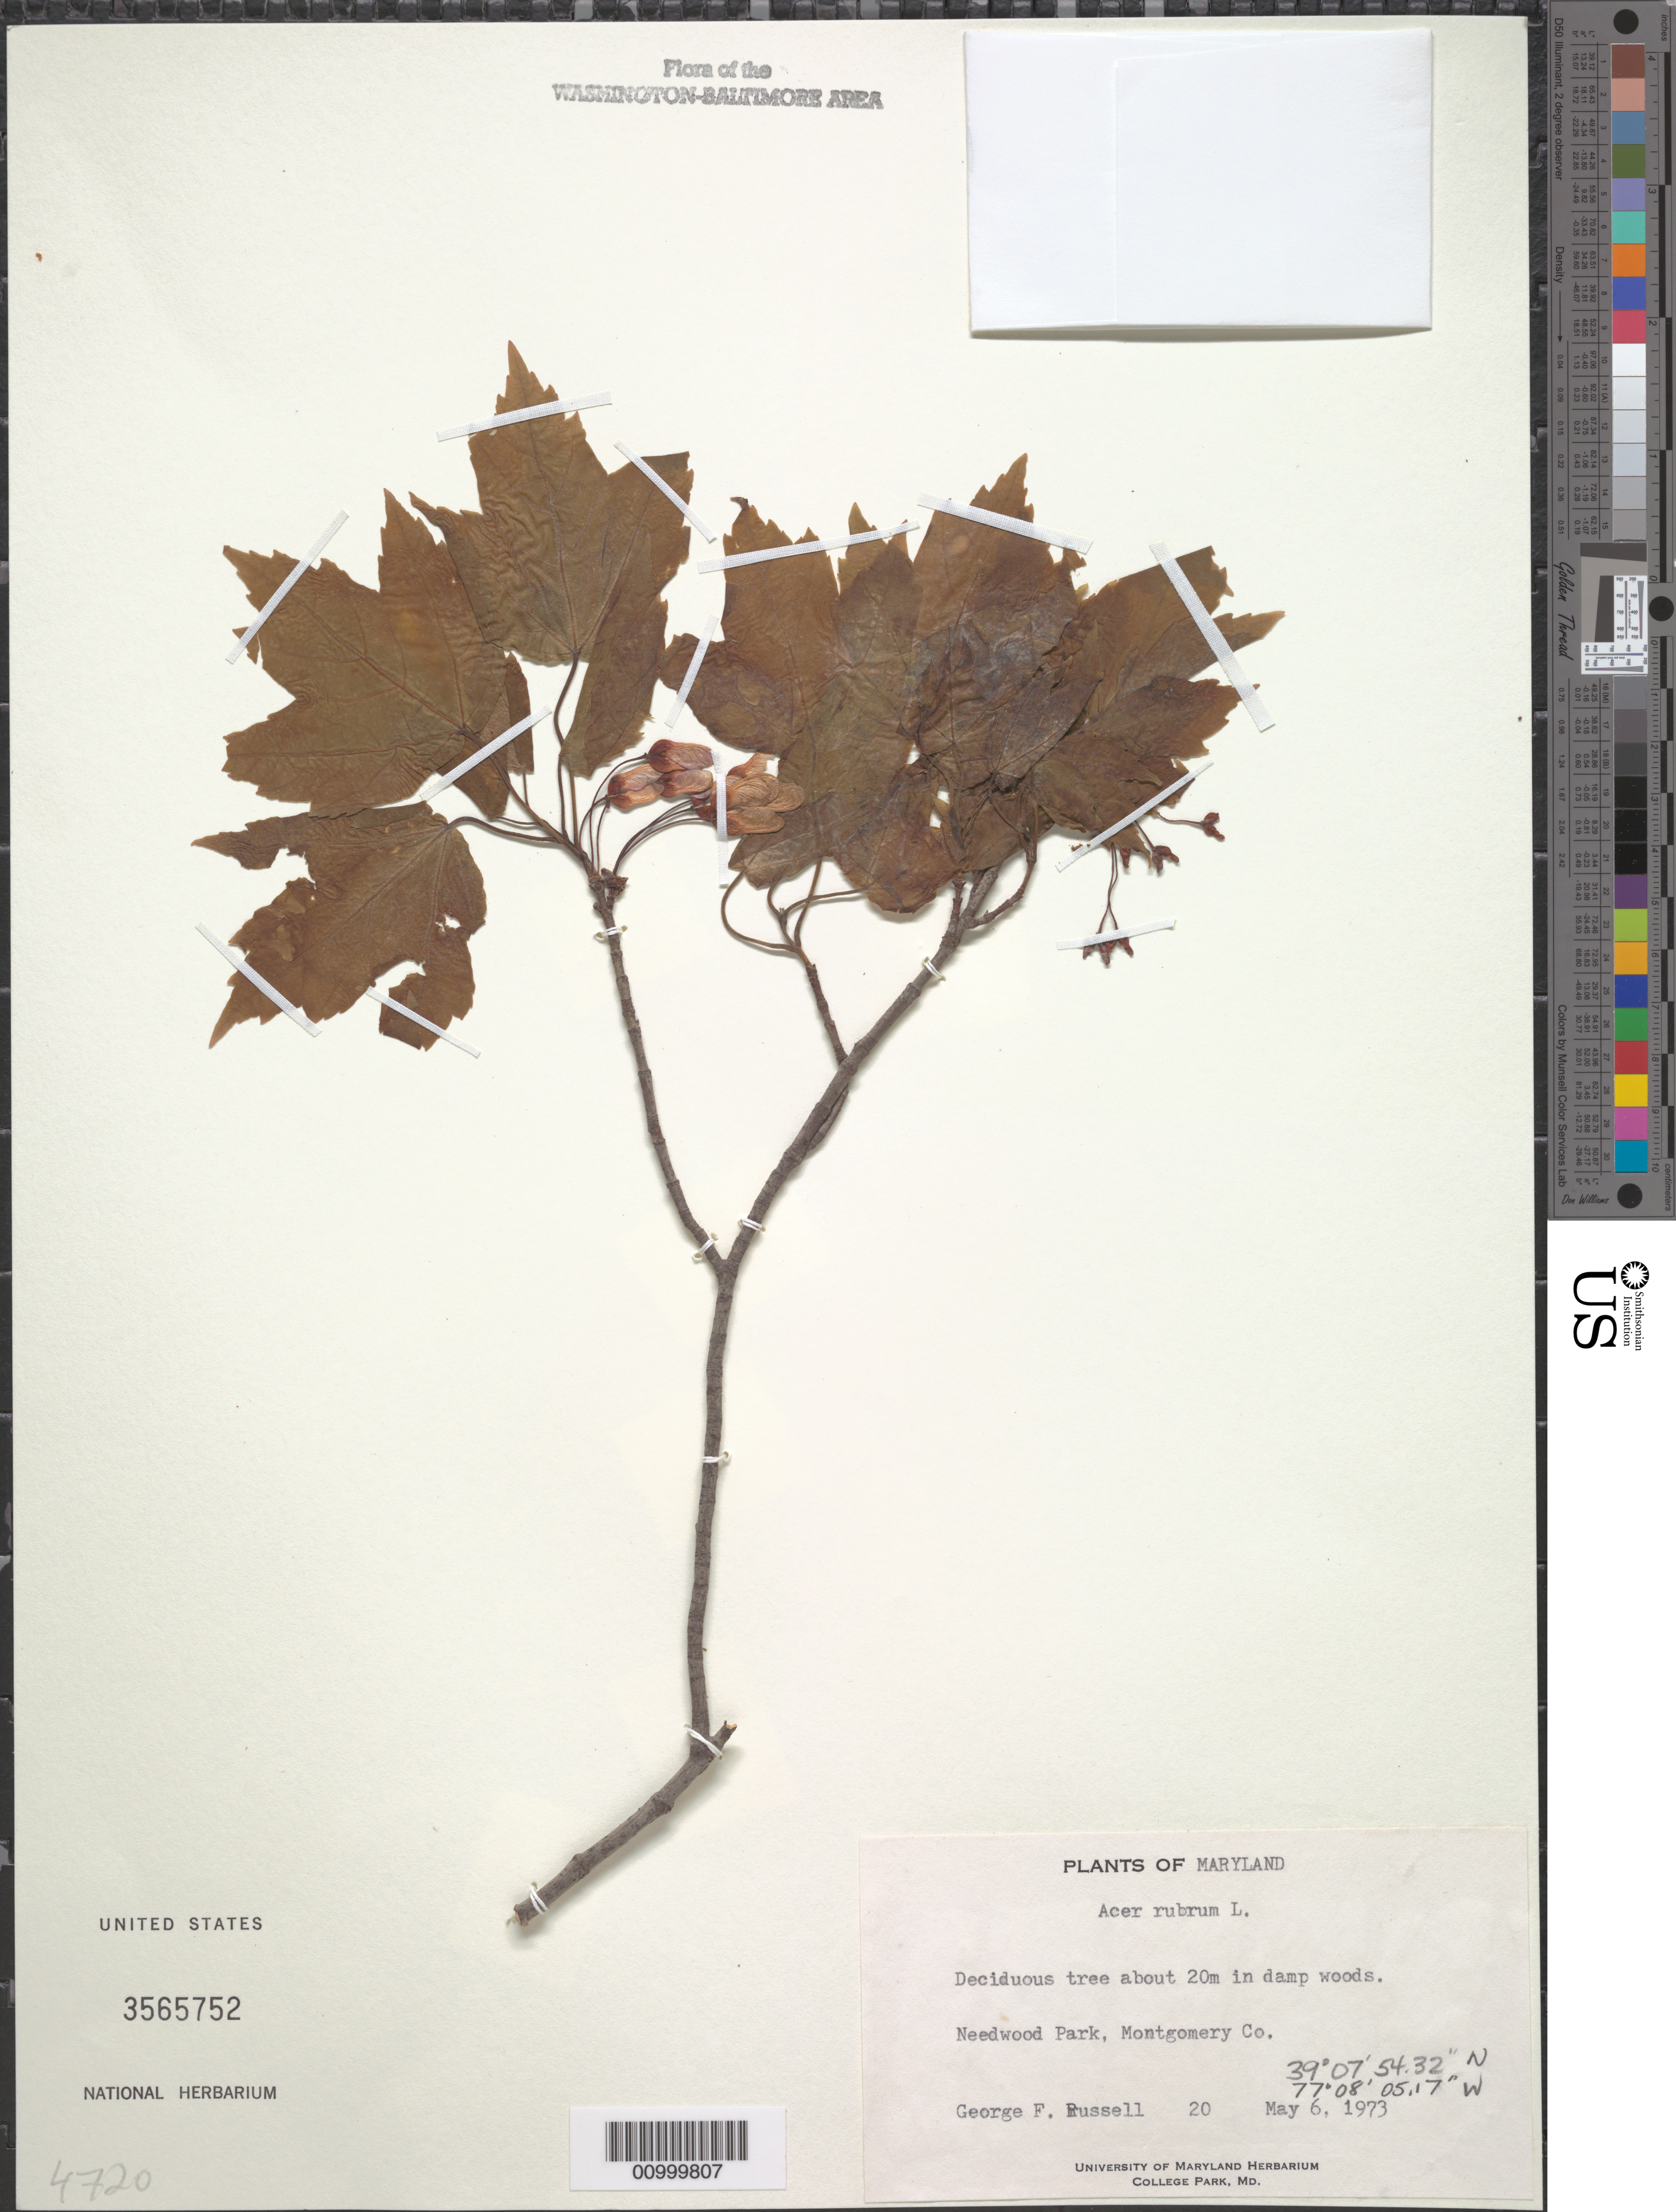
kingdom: Plantae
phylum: Tracheophyta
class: Magnoliopsida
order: Sapindales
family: Sapindaceae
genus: Acer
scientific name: Acer rubrum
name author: L.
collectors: G. Russell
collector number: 20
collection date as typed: May 6, 1973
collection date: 1973-05-06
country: United States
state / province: Maryland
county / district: Montgomery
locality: Needwood Park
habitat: damp woods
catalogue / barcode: US 3565752